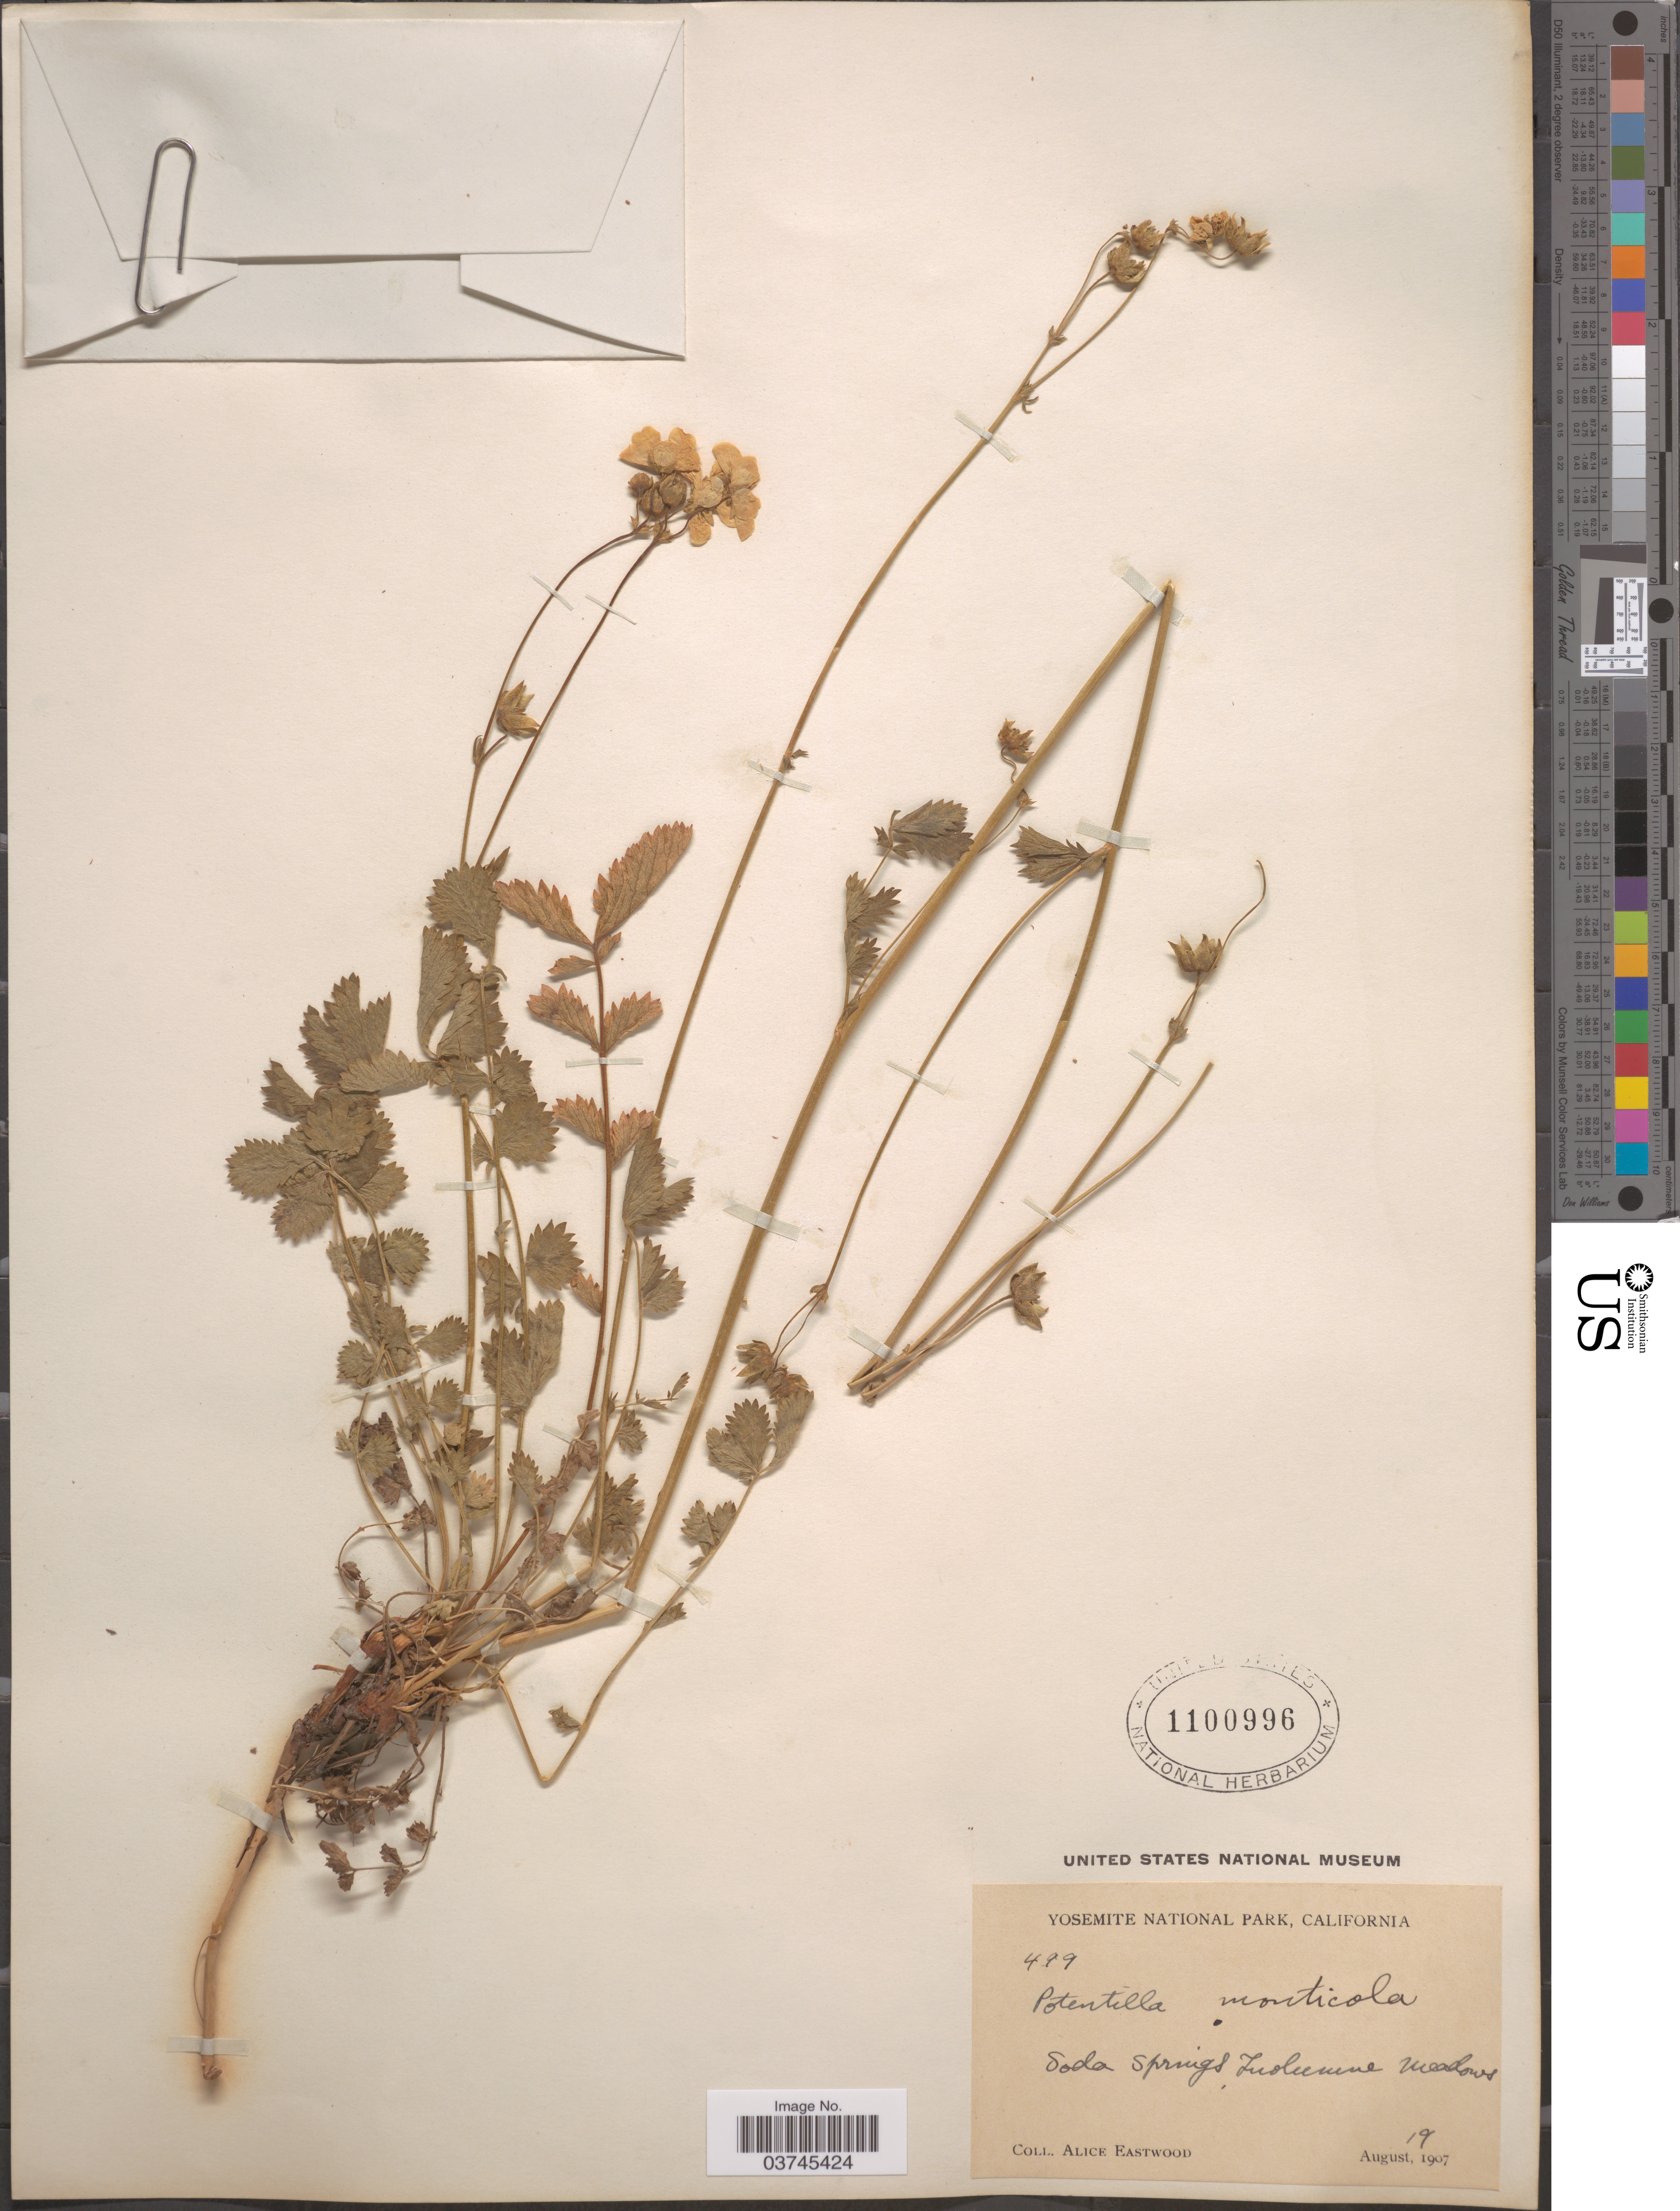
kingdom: Plantae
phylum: Tracheophyta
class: Magnoliopsida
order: Rosales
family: Rosaceae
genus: Drymocallis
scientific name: Drymocallis lactea var. lactea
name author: (Greene) Rydb.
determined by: Strong, Mark T., (BOT), Smithsonian Institution - National Museum of Natural History (UNITED STATES)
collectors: A. Eastwood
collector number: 499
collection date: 1907-08-19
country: United States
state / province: California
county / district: Tuolumne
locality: Yosemite National Park. Soda Springs Tuolumne Meadows.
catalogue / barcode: US 1100996